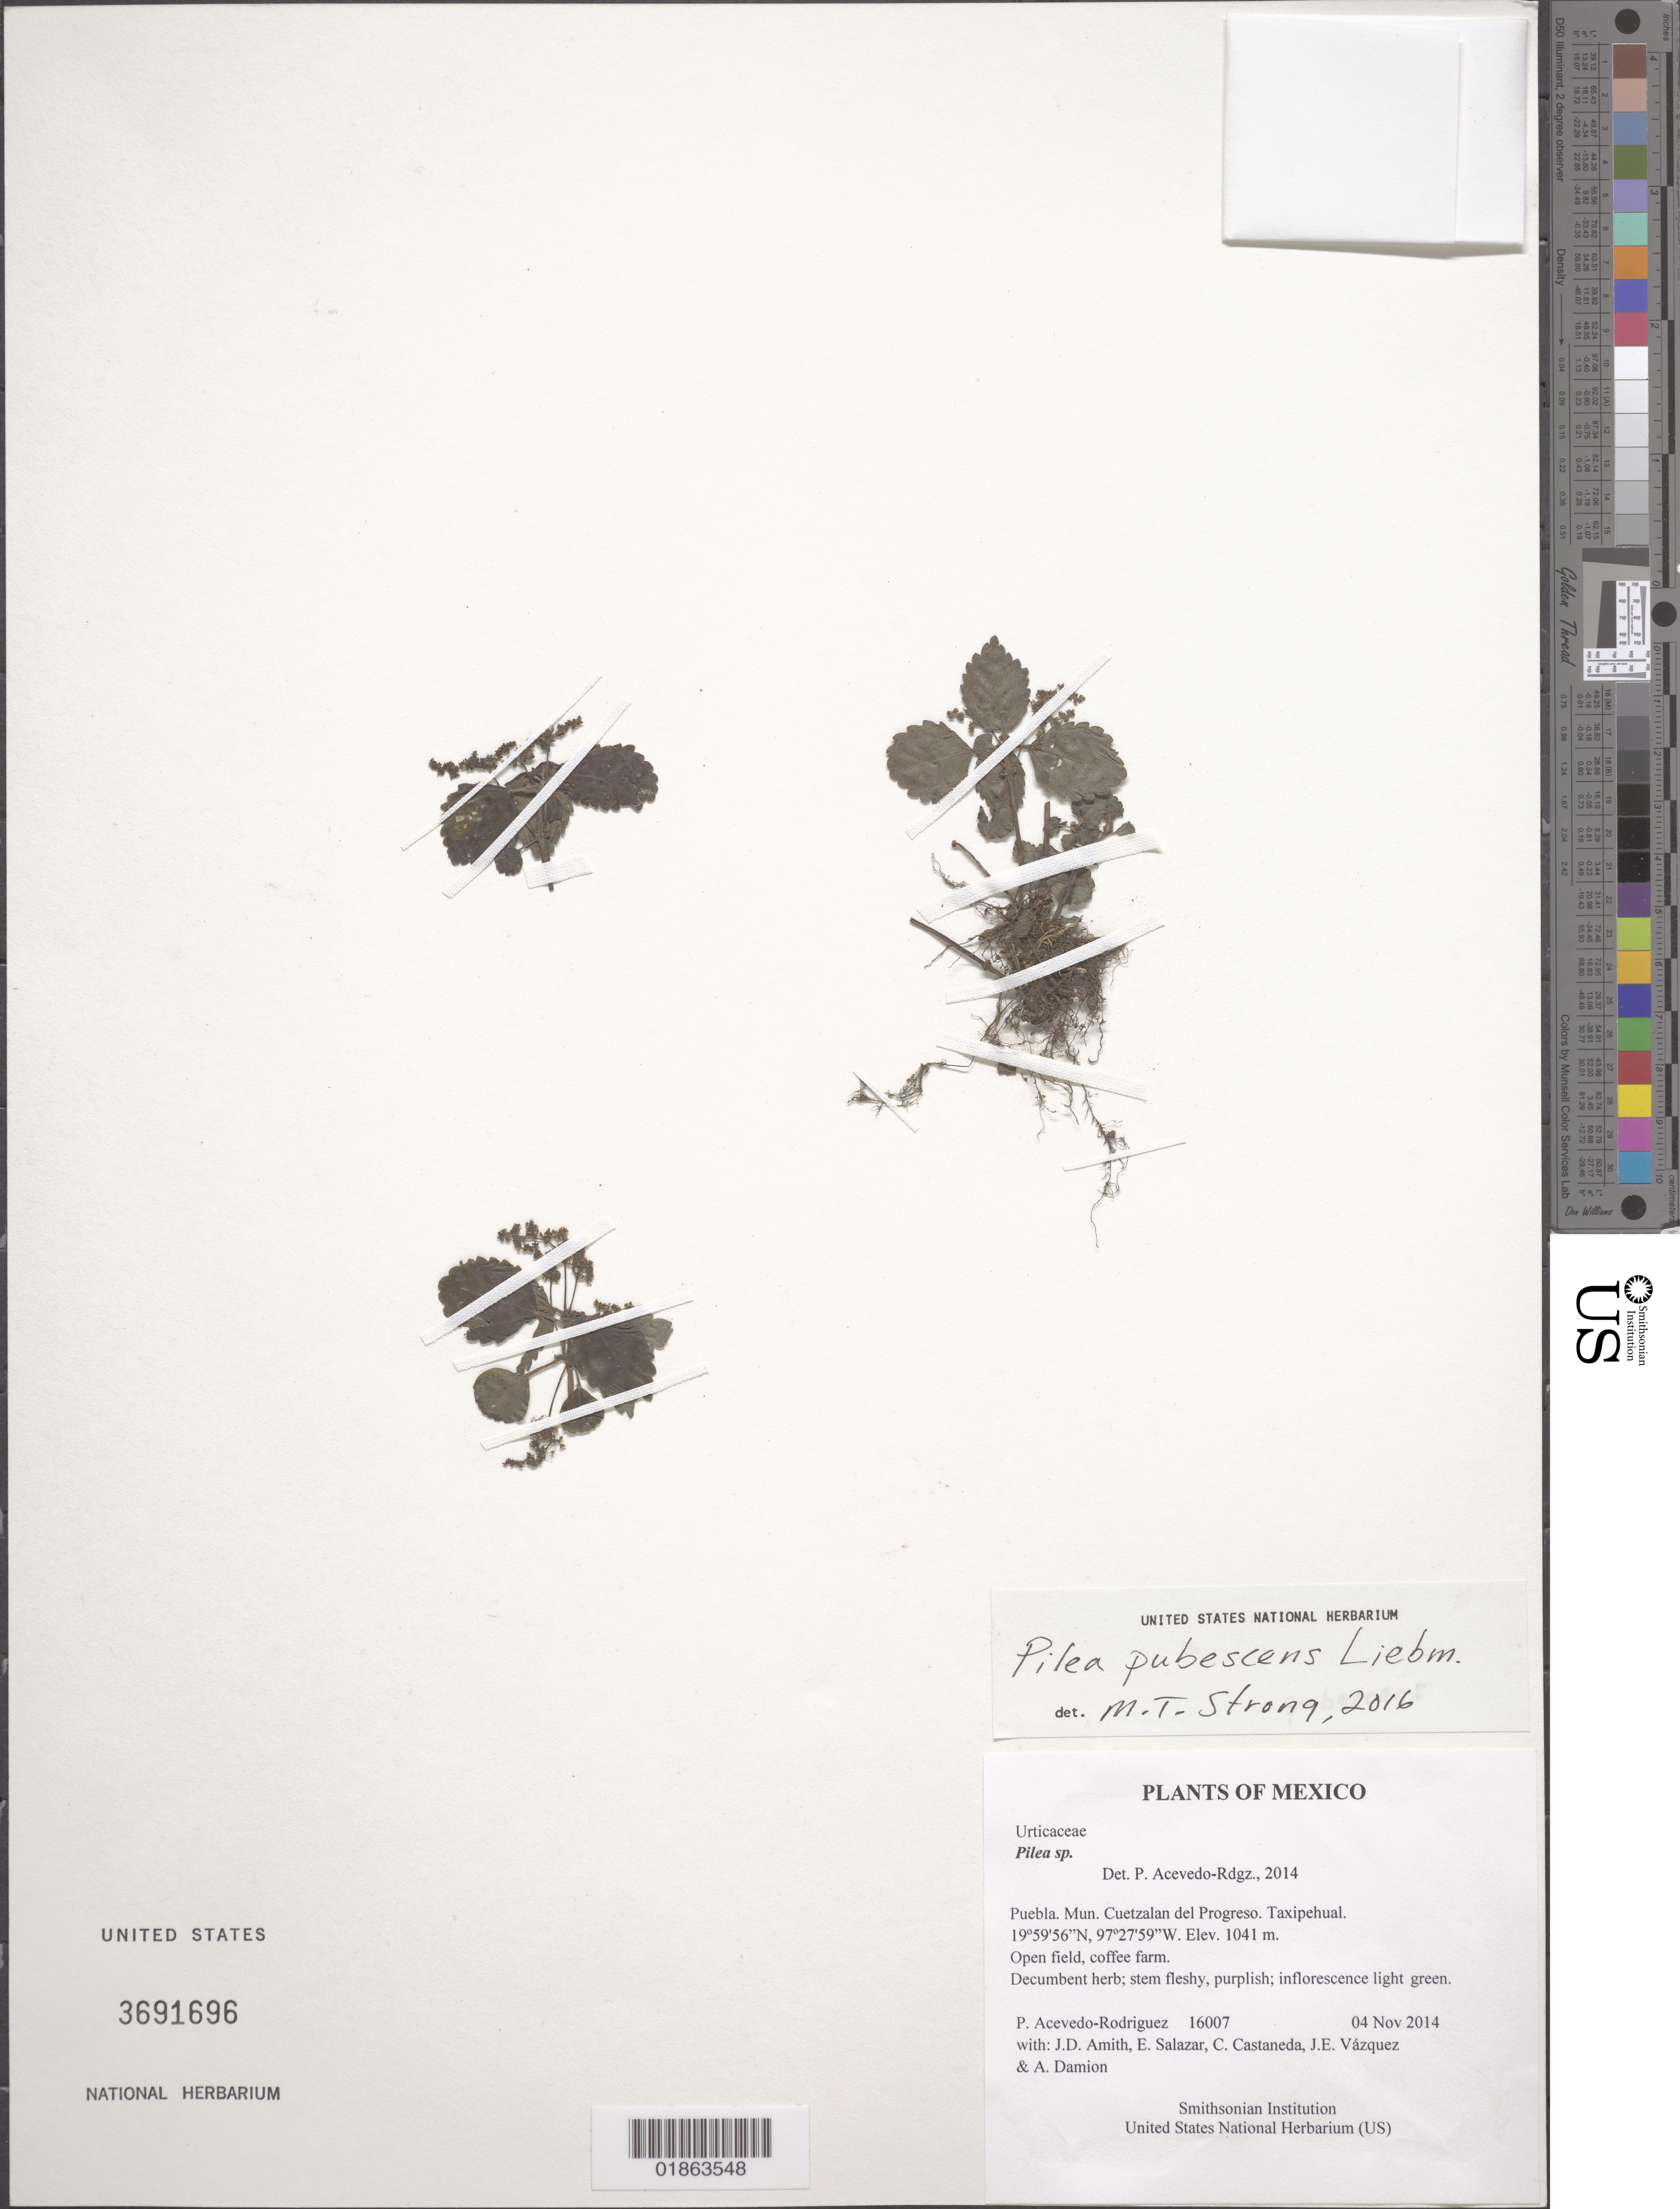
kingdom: Plantae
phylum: Tracheophyta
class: Magnoliopsida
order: Rosales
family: Urticaceae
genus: Pilea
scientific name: Pilea pubescens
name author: Liebm.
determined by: Strong, M. T., (US), Smithsonian Institution - National Museum of Natural History (UNITED STATES)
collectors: P. Acevedo-Rodr., J. D. Amith, E. Salazar, C. Castaneda, J. E. Vázquez & A. Damion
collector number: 16007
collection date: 2014-11-04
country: Mexico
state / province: Puebla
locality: Mun. Cuetzalan del Progreso. Taxipehual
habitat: Open field, coffee farm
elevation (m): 1041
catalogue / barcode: US 3691696